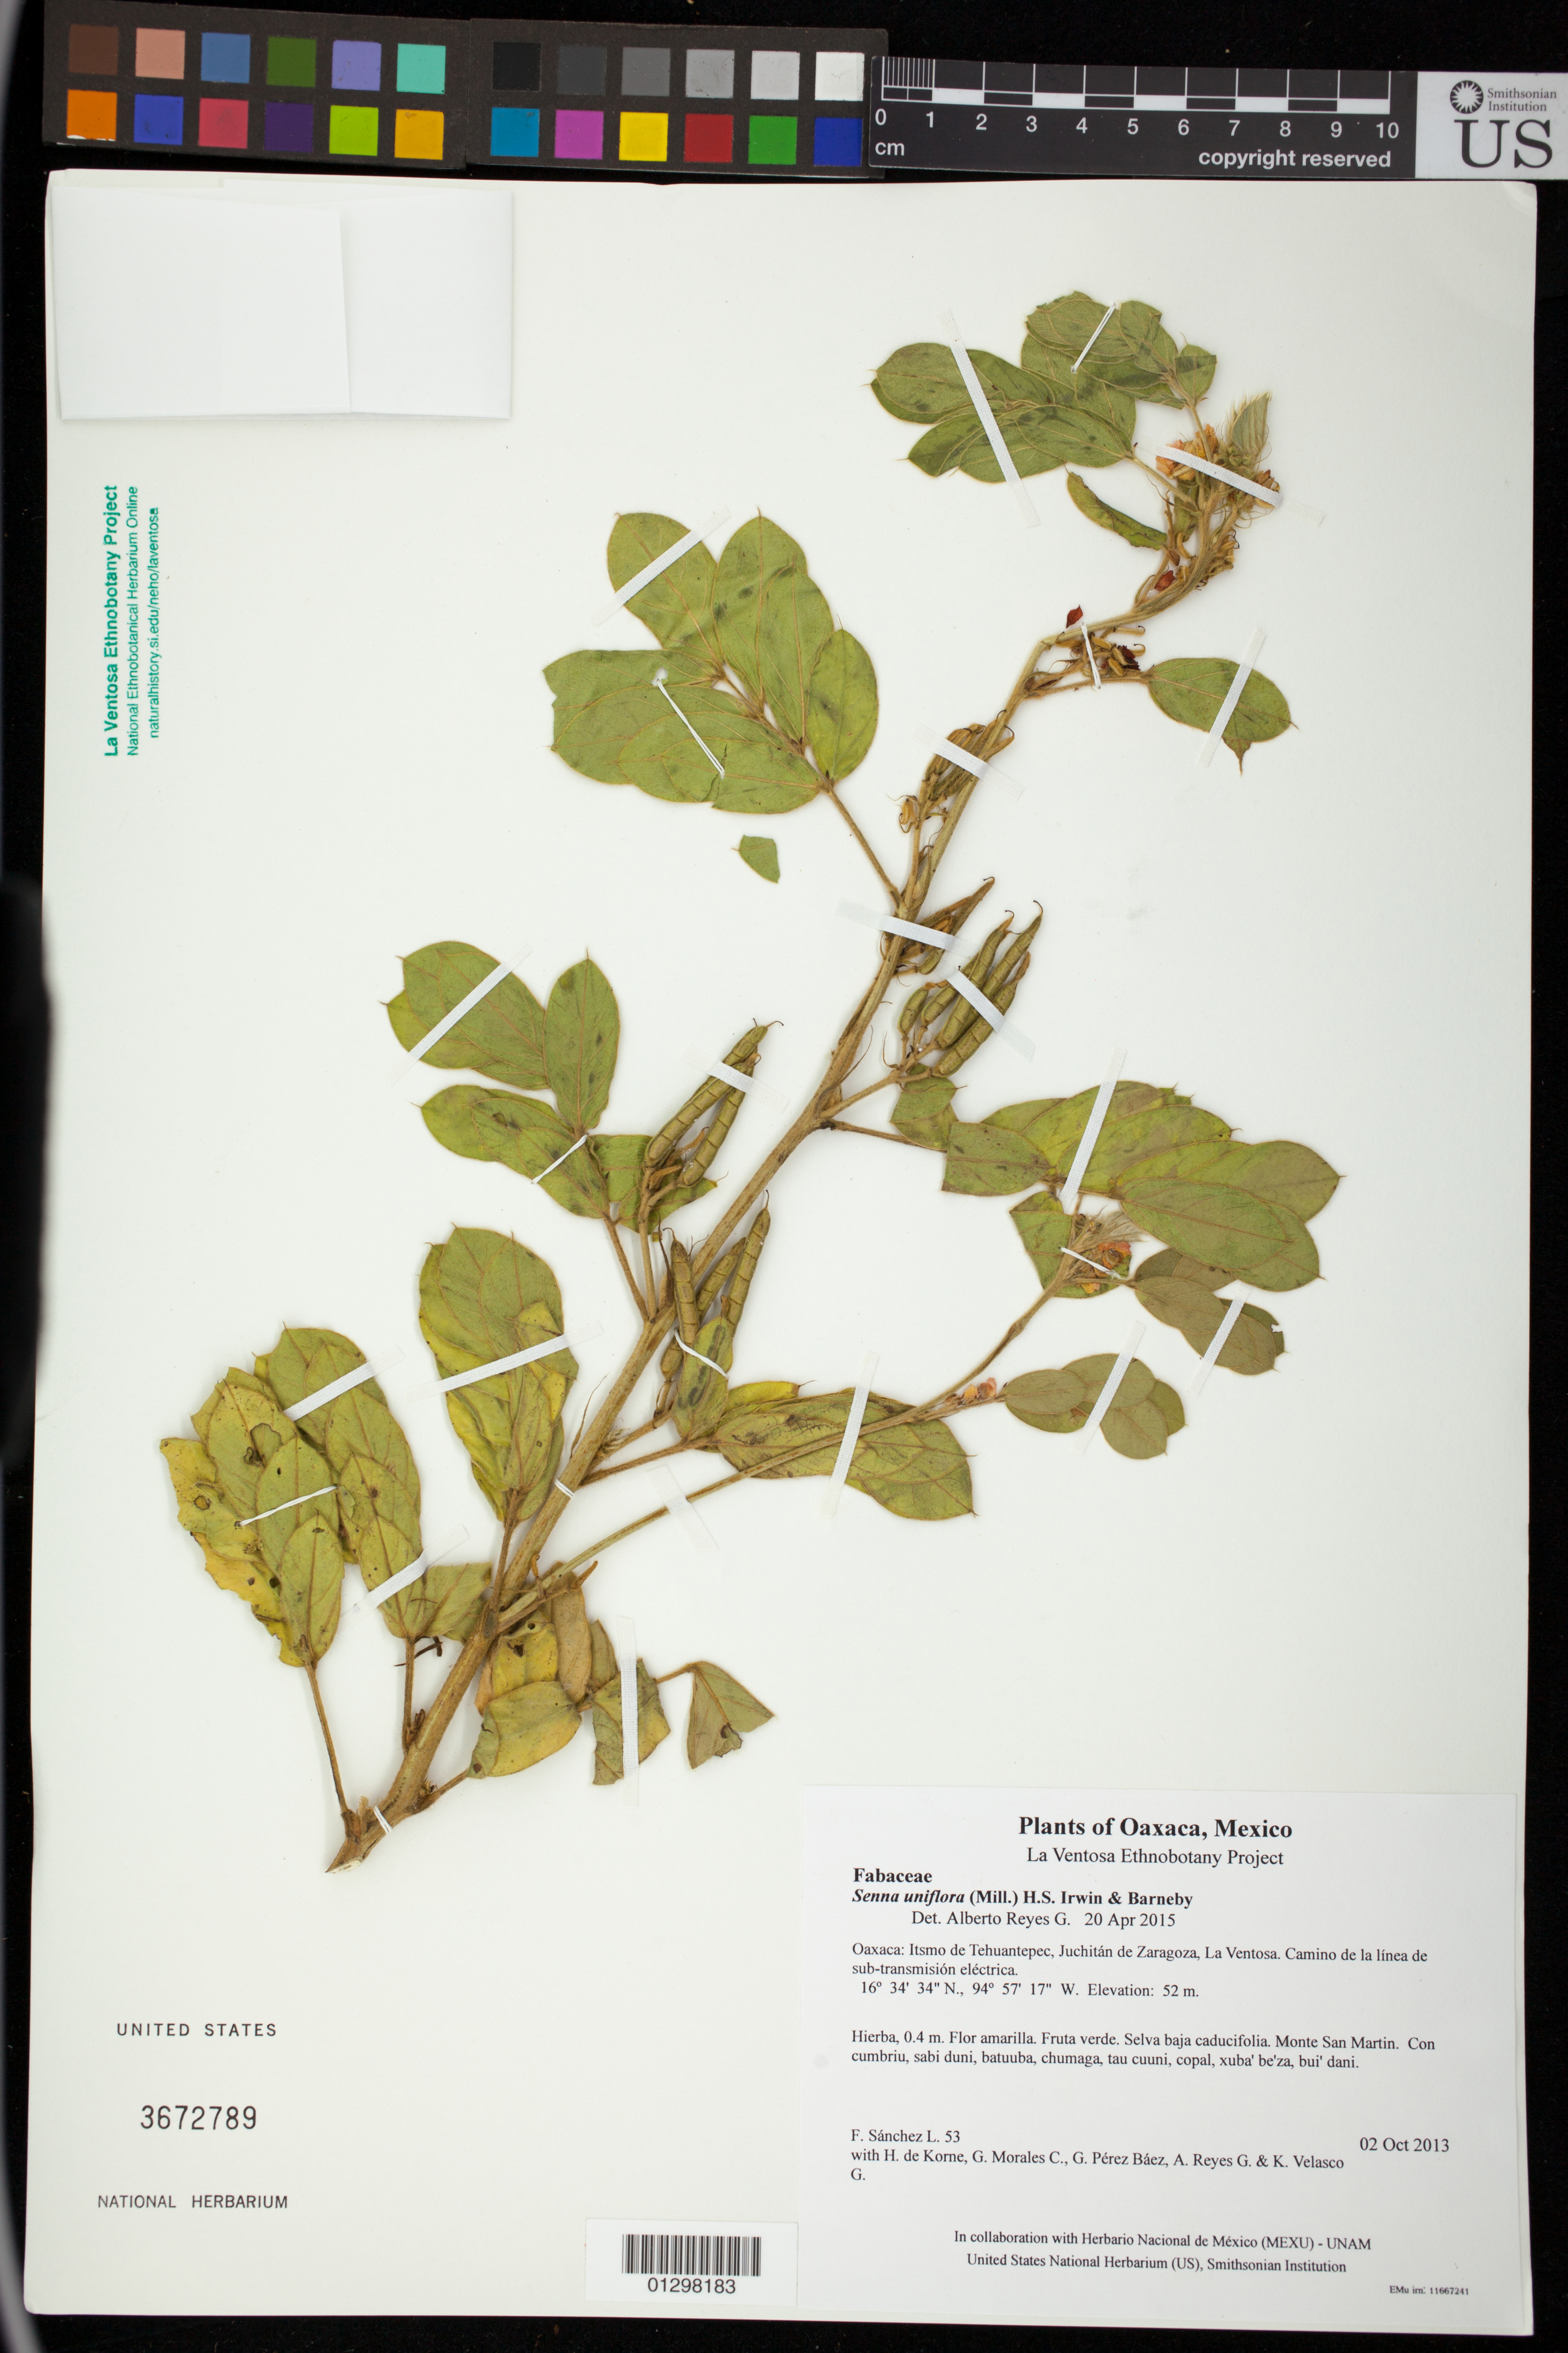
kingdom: Plantae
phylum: Tracheophyta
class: Magnoliopsida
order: Fabales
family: Fabaceae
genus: Senna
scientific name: Senna uniflora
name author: (Mill.) H.S. Irwin & Barneby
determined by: Reyes García, A.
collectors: F. Sánchez L., H. de Korne, G. Morales C., G. Pérez Báez, A. Reyes G. & K. Velasco G.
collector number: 53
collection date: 2013-10-02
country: Mexico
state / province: Oaxaca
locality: Itsmo de Tehuantepec, Juchitán de Zaragoza, La Ventosa. Camino de la línea de sub-transmisión eléctrica.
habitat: Selva baja caducifolia. Monte San Martin.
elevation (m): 52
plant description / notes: JEBOT, MEXU, SERO, US; Ghixi bandaga. 0.4 m. Guie' naguchi. Cuaananaxhi naga'.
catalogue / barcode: US 3672789